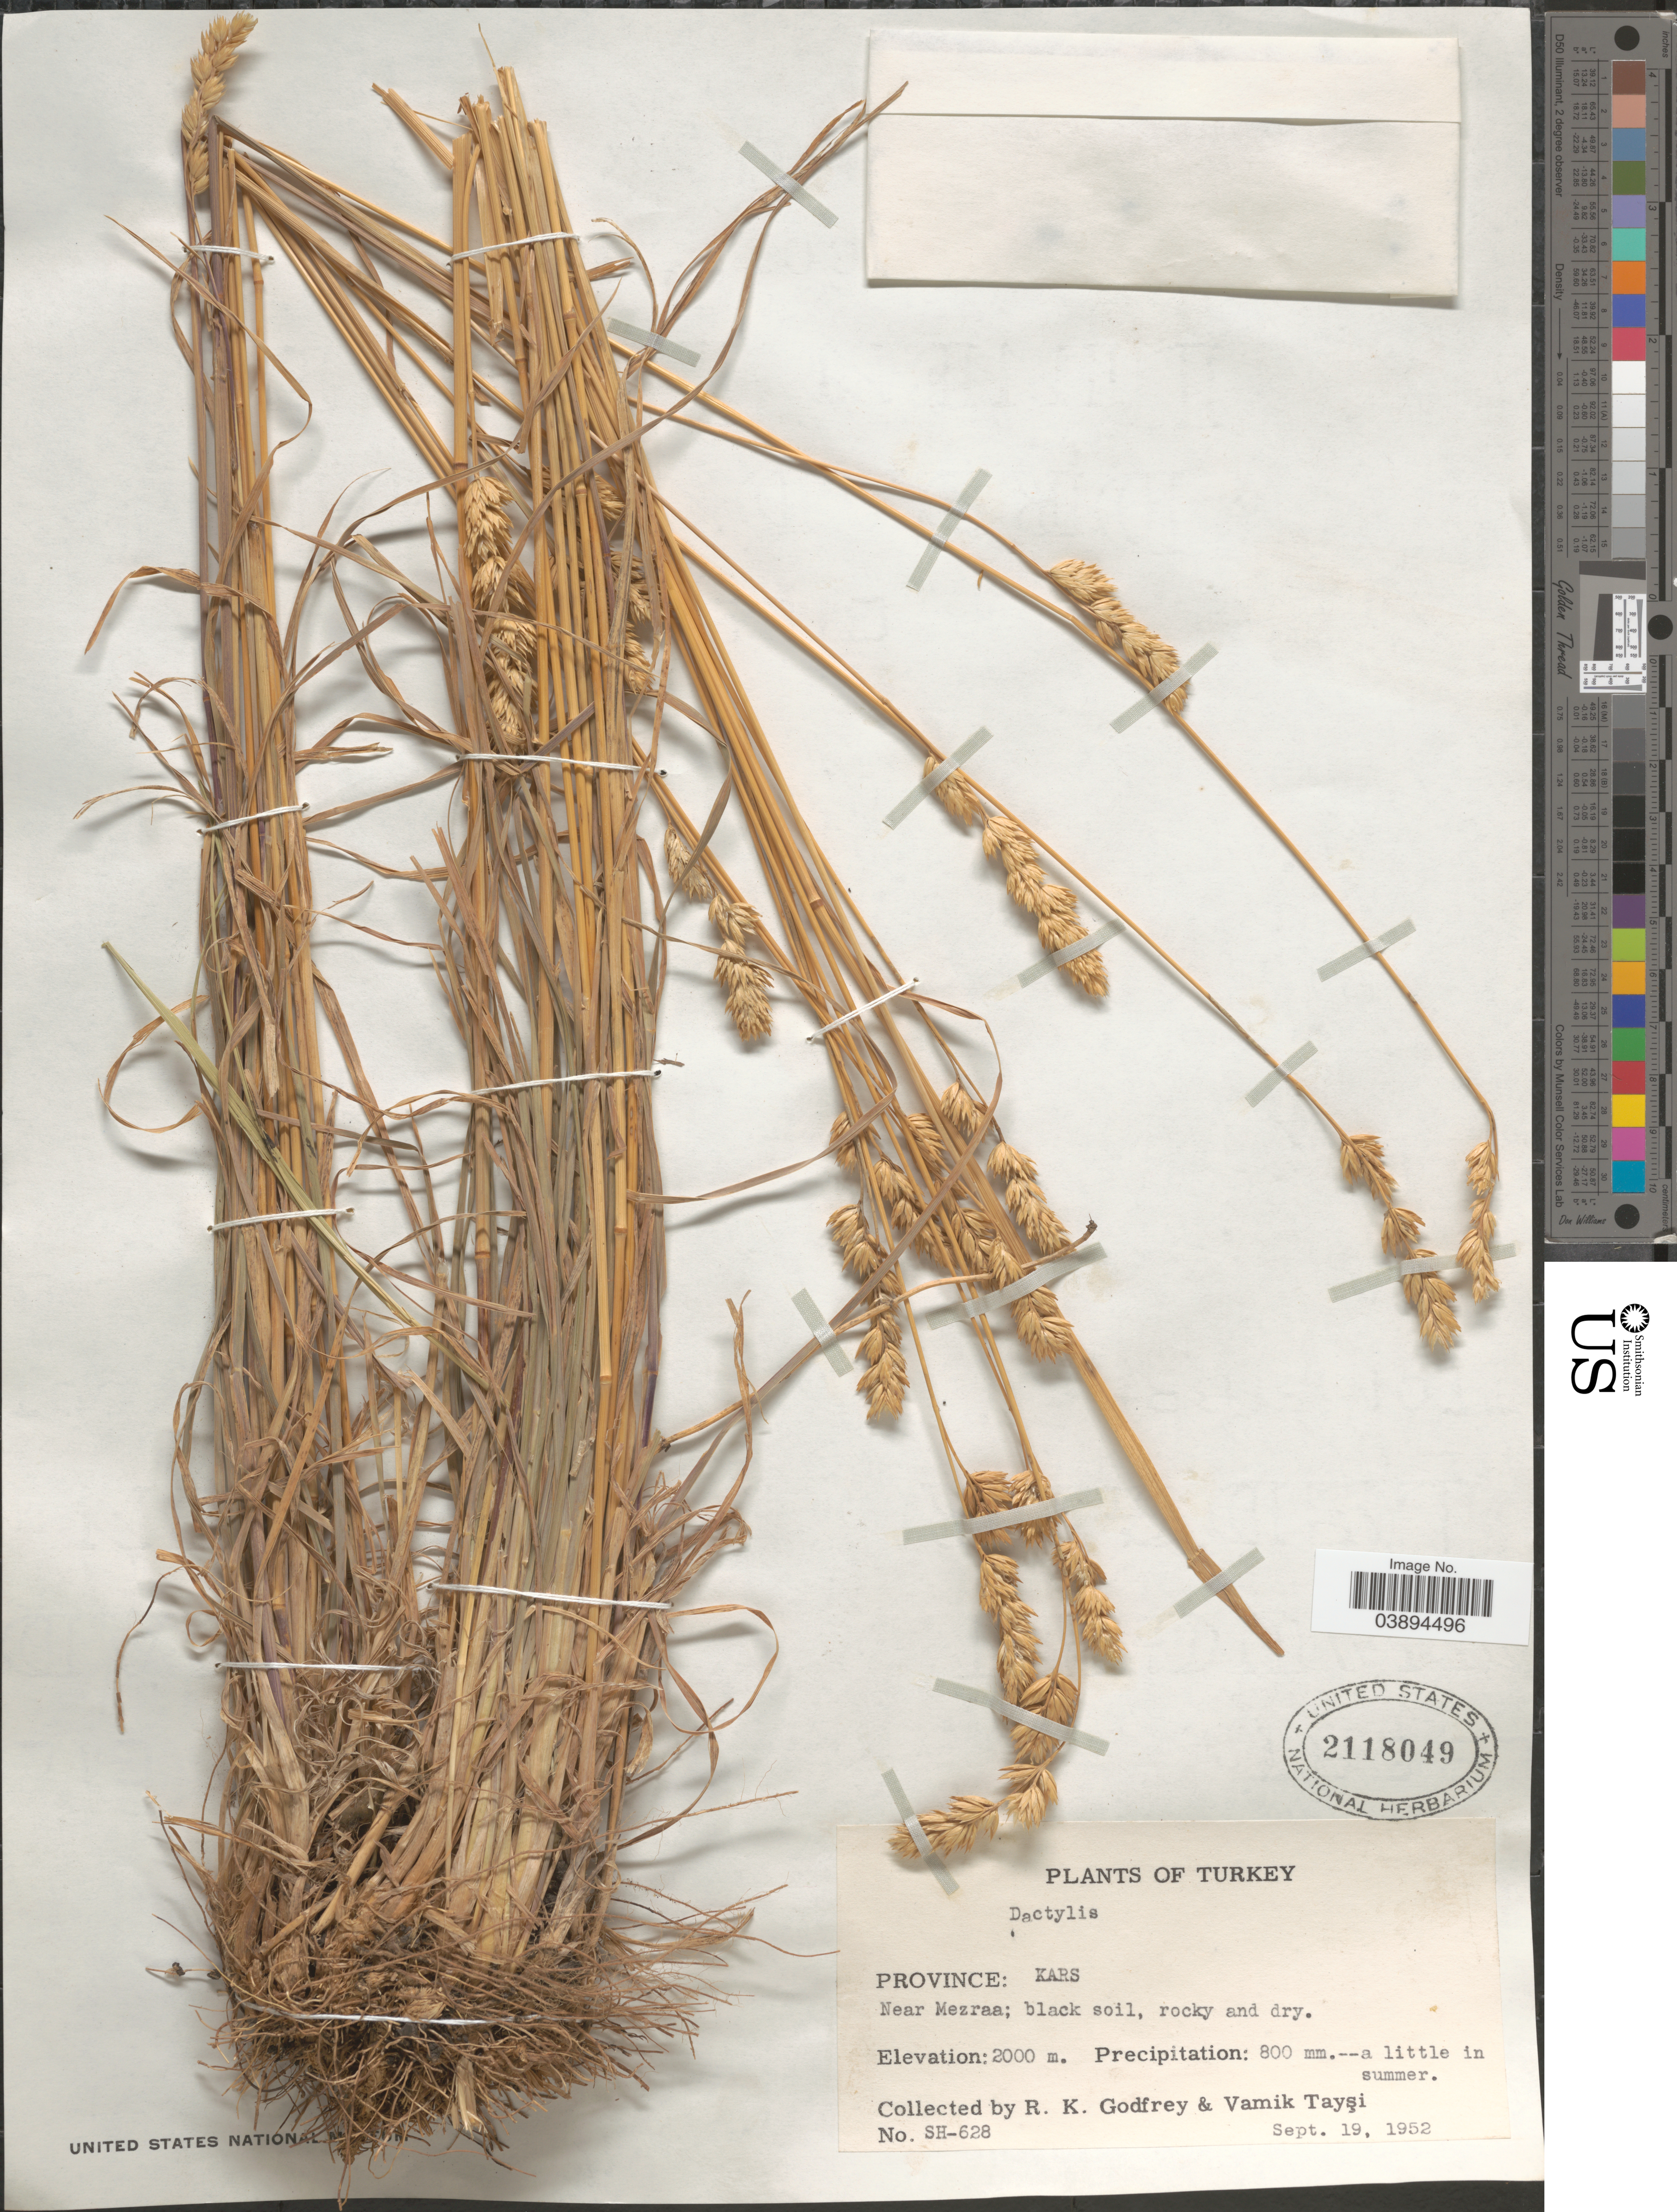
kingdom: Plantae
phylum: Tracheophyta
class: Liliopsida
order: Poales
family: Poaceae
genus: Dactylis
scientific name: Dactylis sp.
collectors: R. K. Godfrey & V. Taysi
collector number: SH-628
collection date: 1952-09-19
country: Turkey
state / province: Kars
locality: Near Mezraa.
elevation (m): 2000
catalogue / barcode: US 2118049